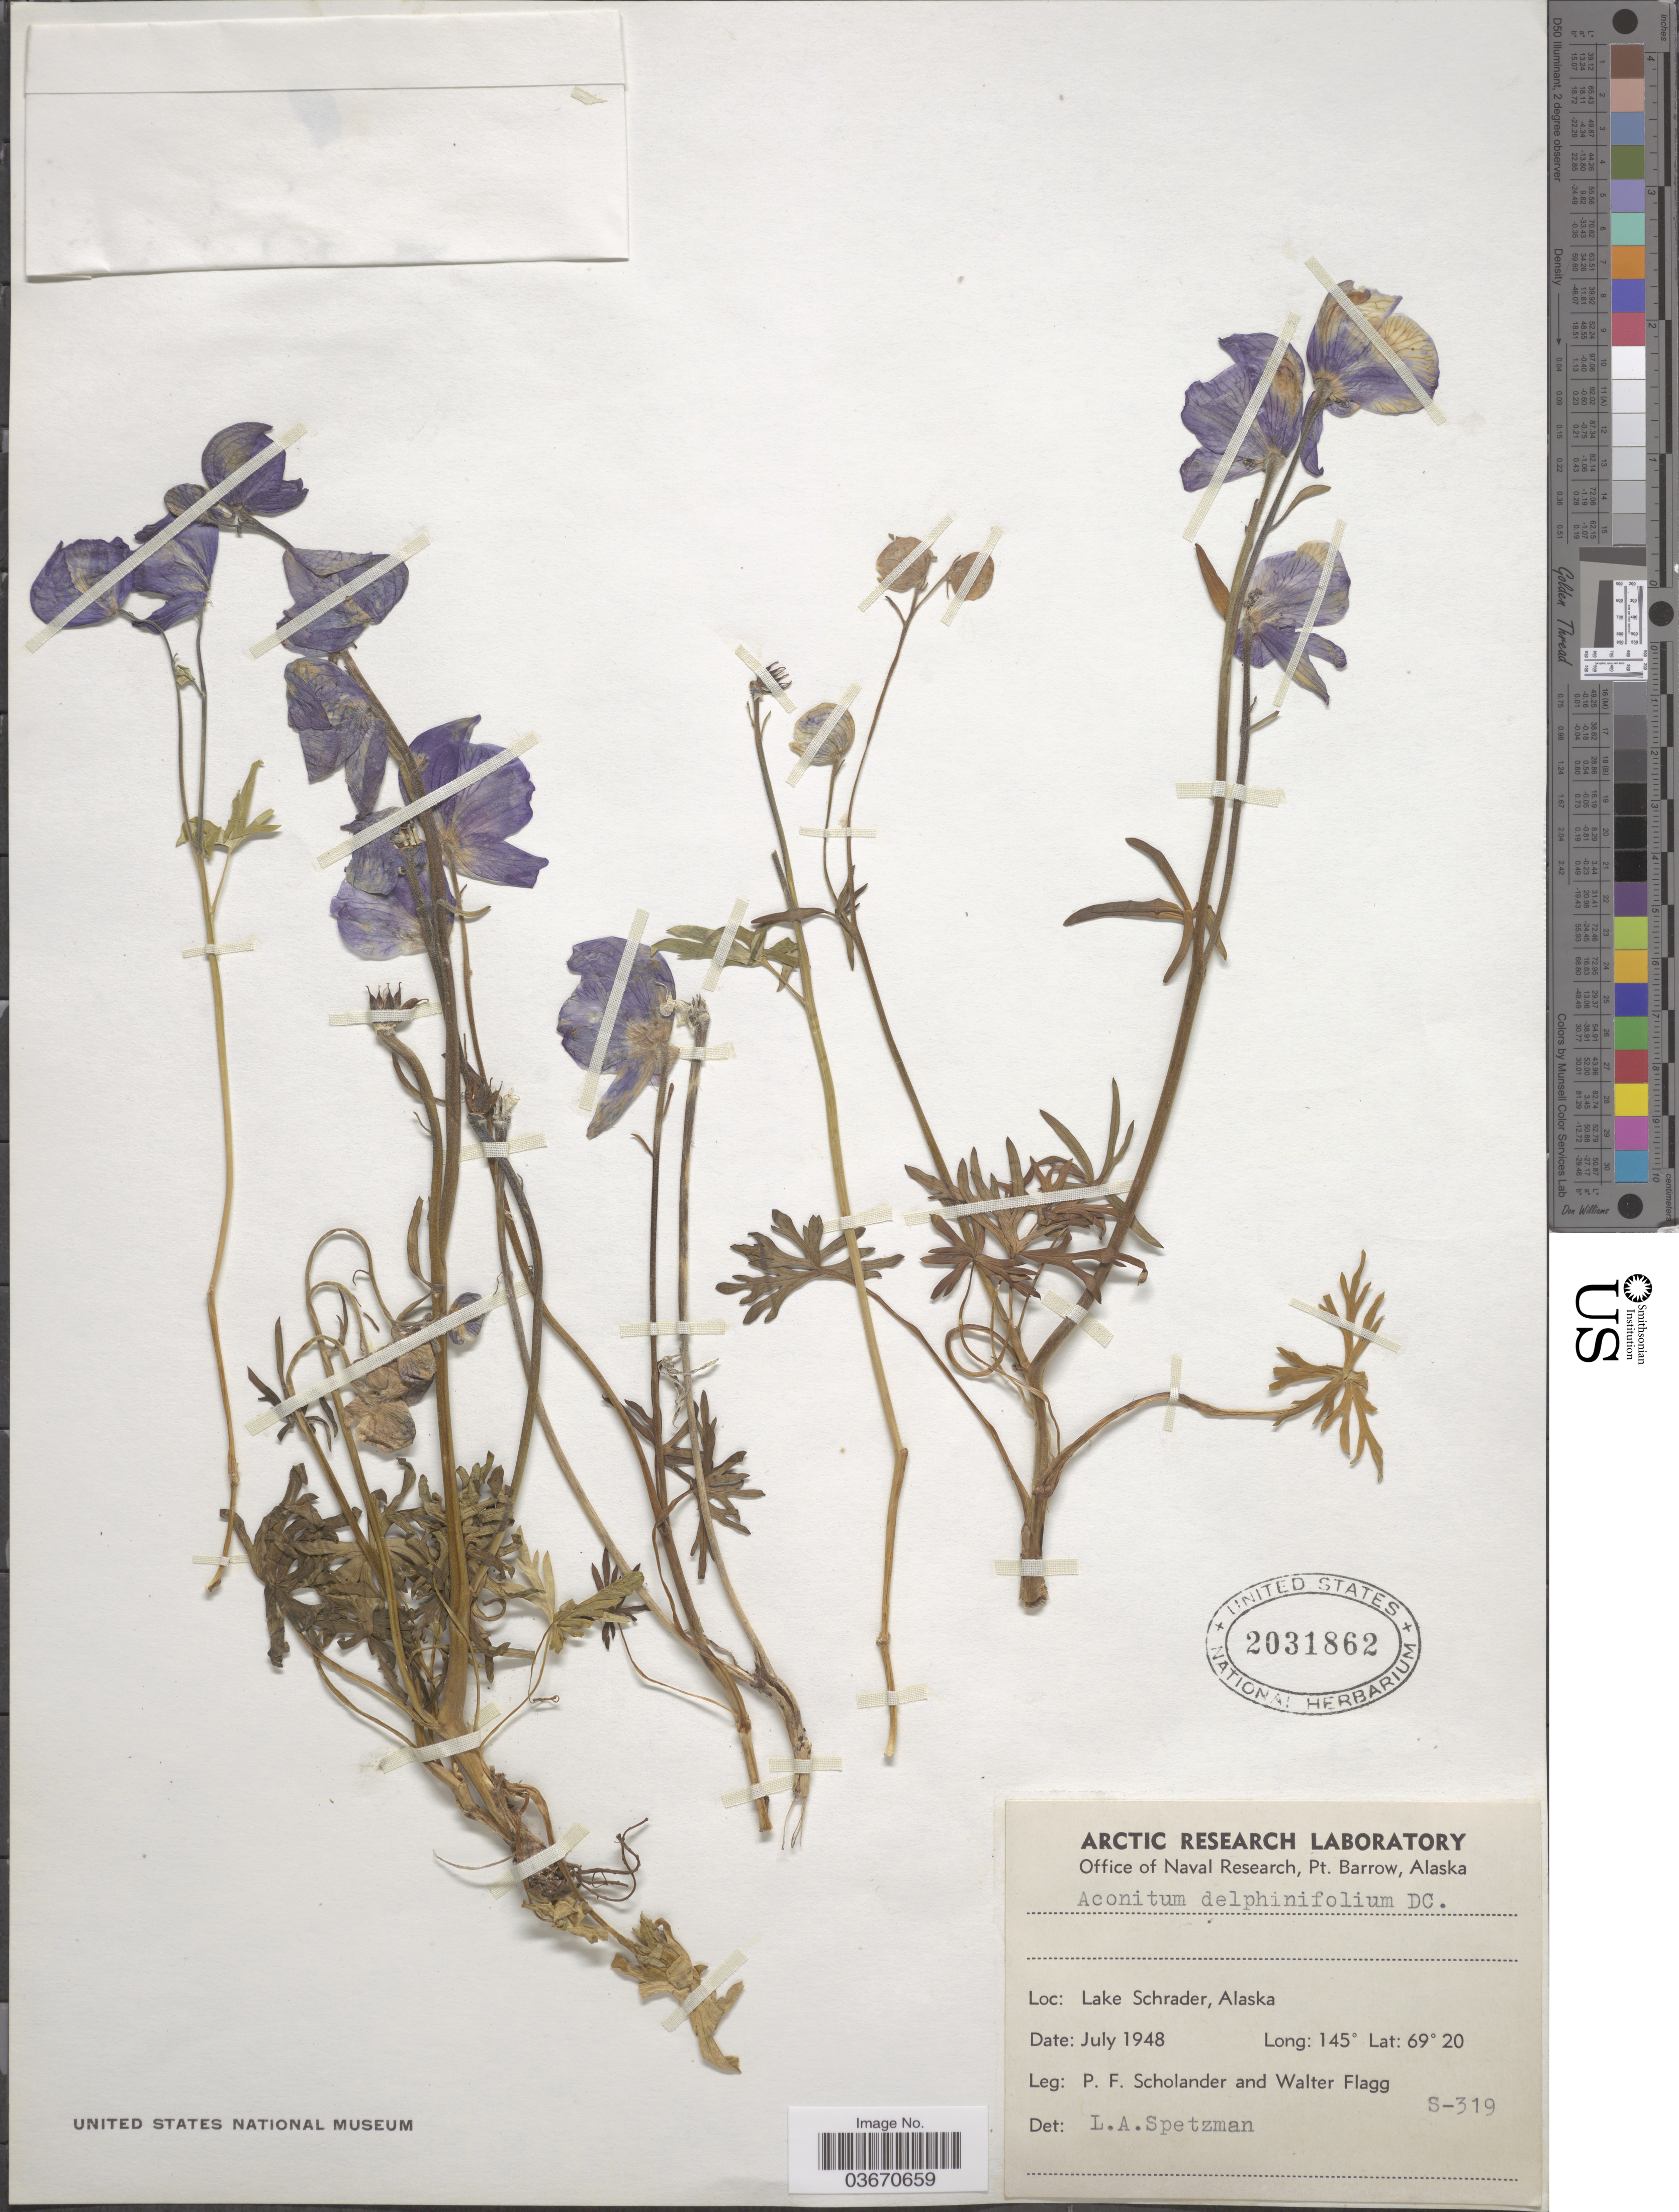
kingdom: Plantae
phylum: Tracheophyta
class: Magnoliopsida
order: Ranunculales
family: Ranunculaceae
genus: Aconitum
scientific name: Aconitum delphinifolium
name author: DC.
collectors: P. Scholander & W. Flagg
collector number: S-319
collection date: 1948-07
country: United States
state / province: Alaska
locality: Lake Schrader.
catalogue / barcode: US 2031862